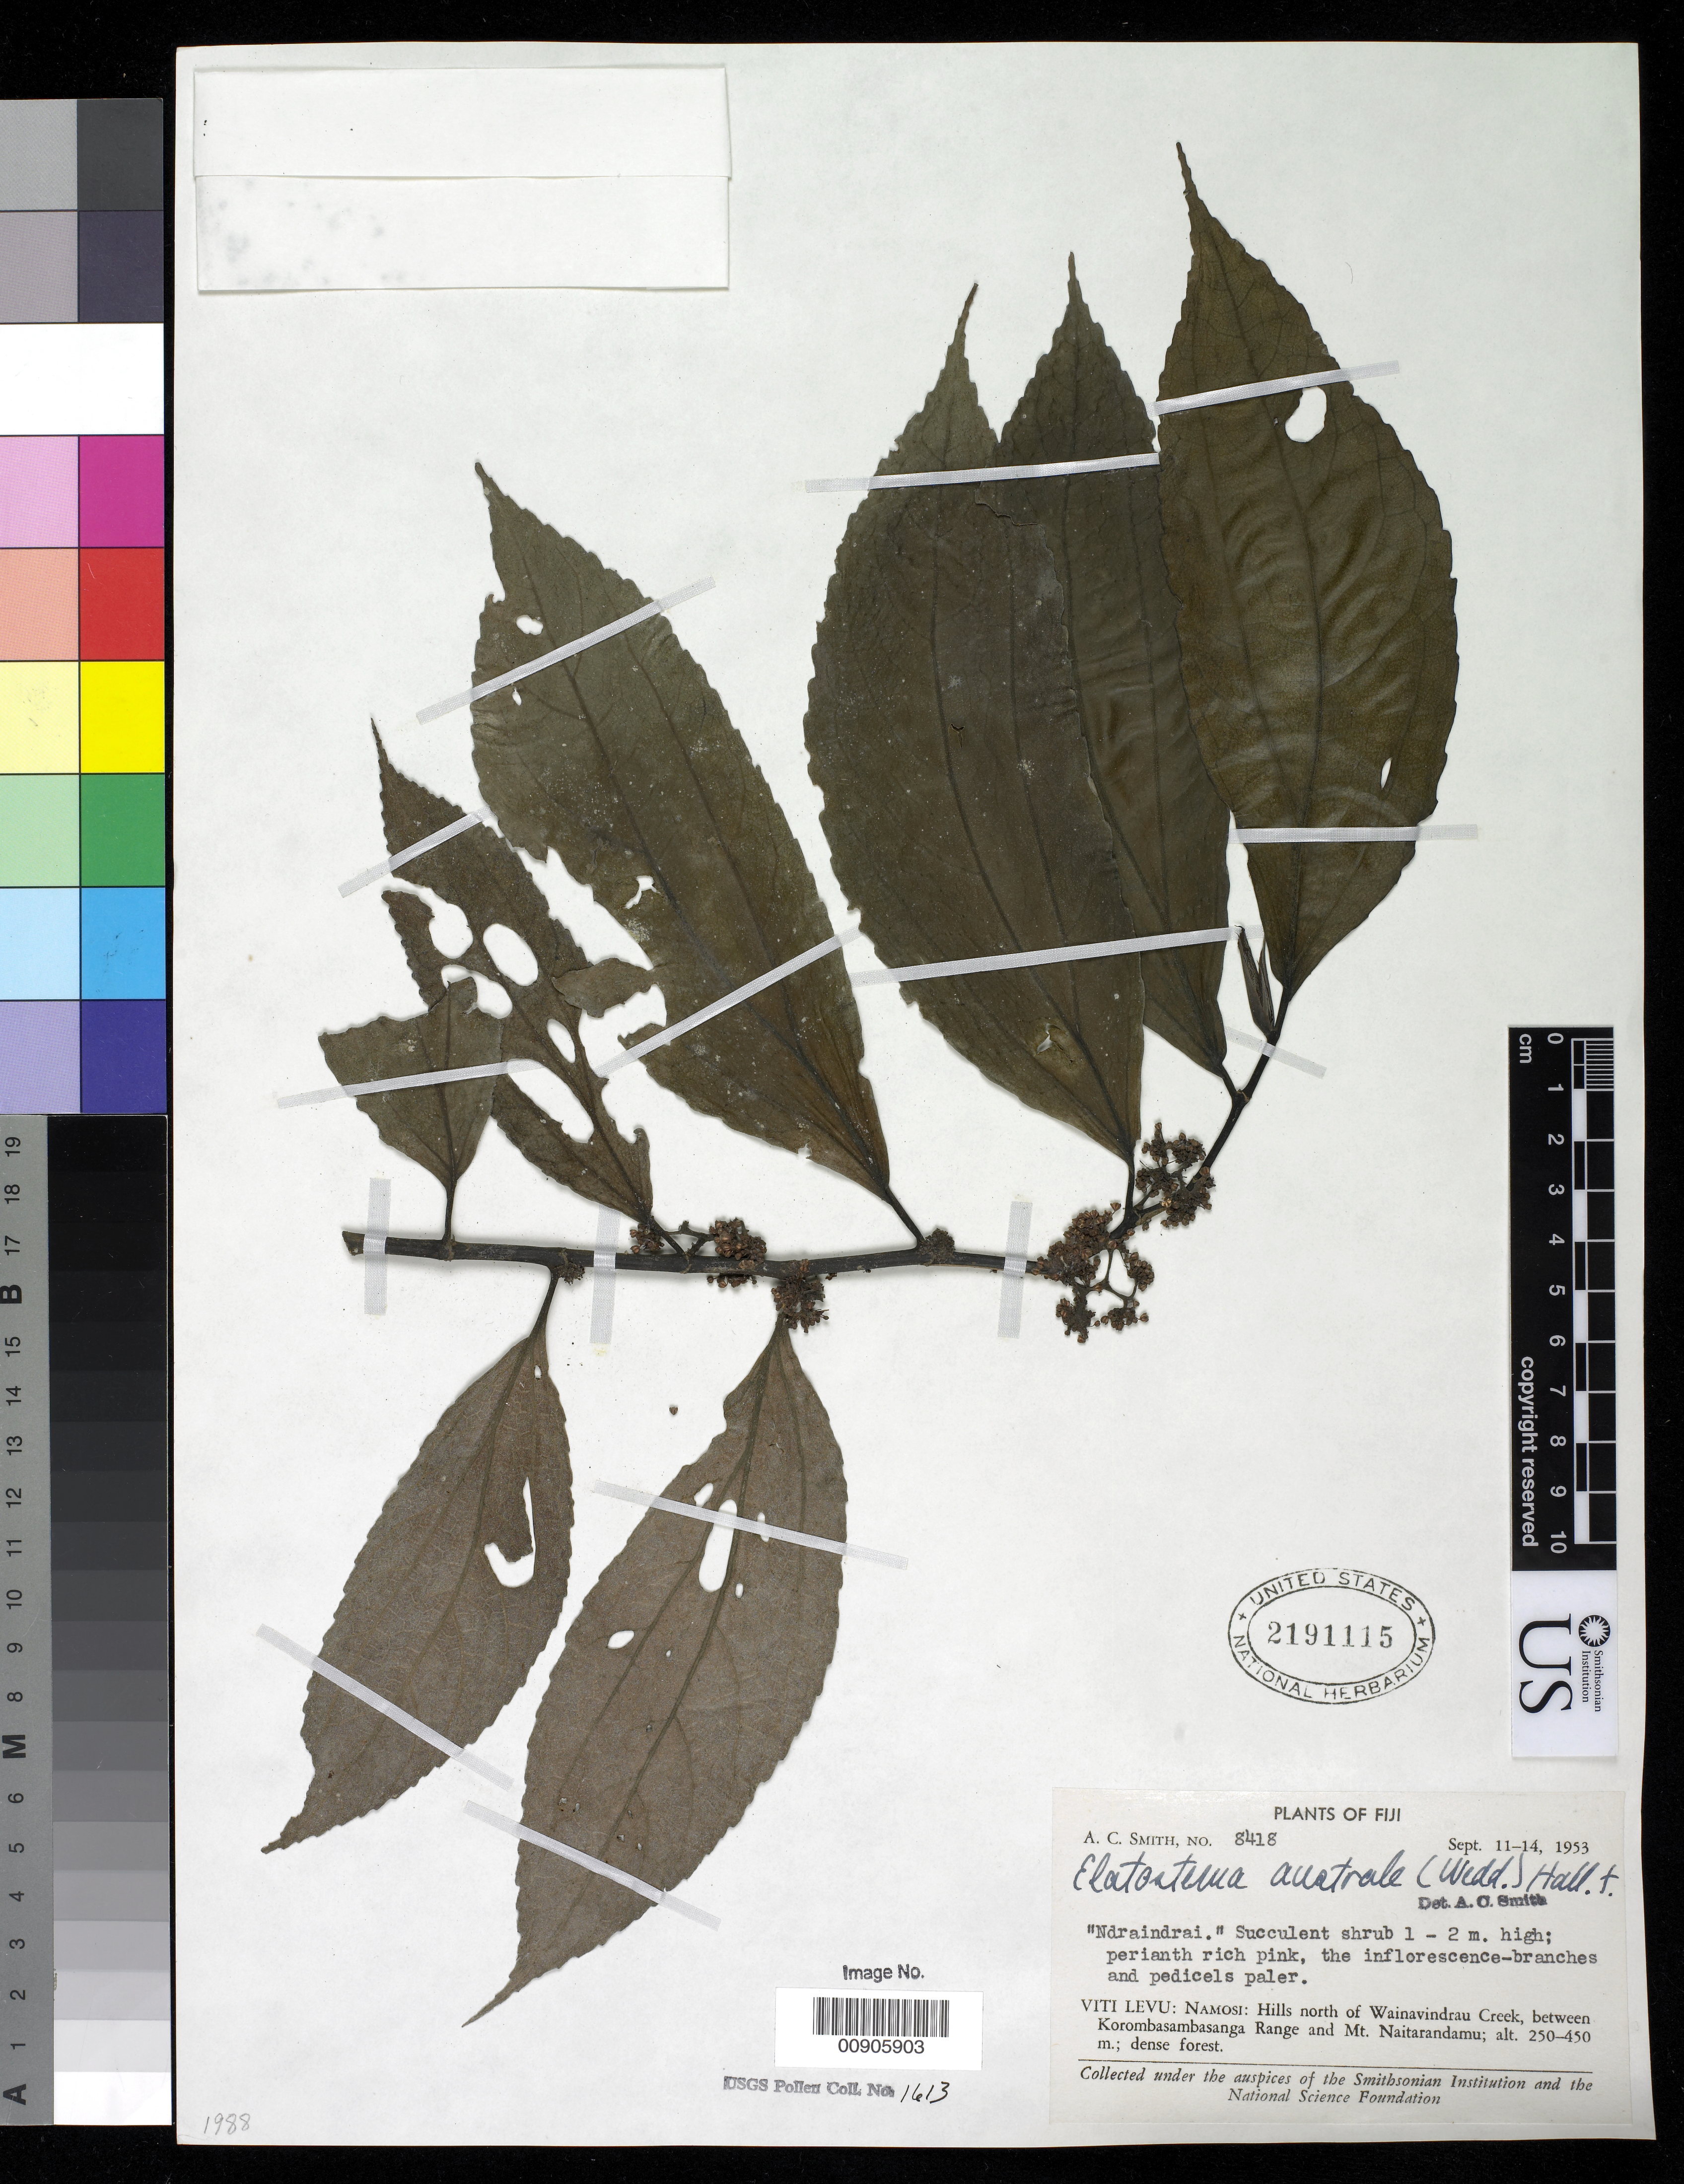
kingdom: Plantae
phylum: Tracheophyta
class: Magnoliopsida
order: Rosales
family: Urticaceae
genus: Elatostema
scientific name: Elatostema australe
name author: Hallier f.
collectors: C. A. Smith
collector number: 8418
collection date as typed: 11 Sep 1953 to 14 Sep 1953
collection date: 1953-09-11/1953-09-14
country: Fiji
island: Viti Levu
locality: Namosi: Hills north of Wainavindrau Creek, between Korombasambasanga Range and Mt. Naitarandamu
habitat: dense forest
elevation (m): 250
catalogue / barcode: US 2191115